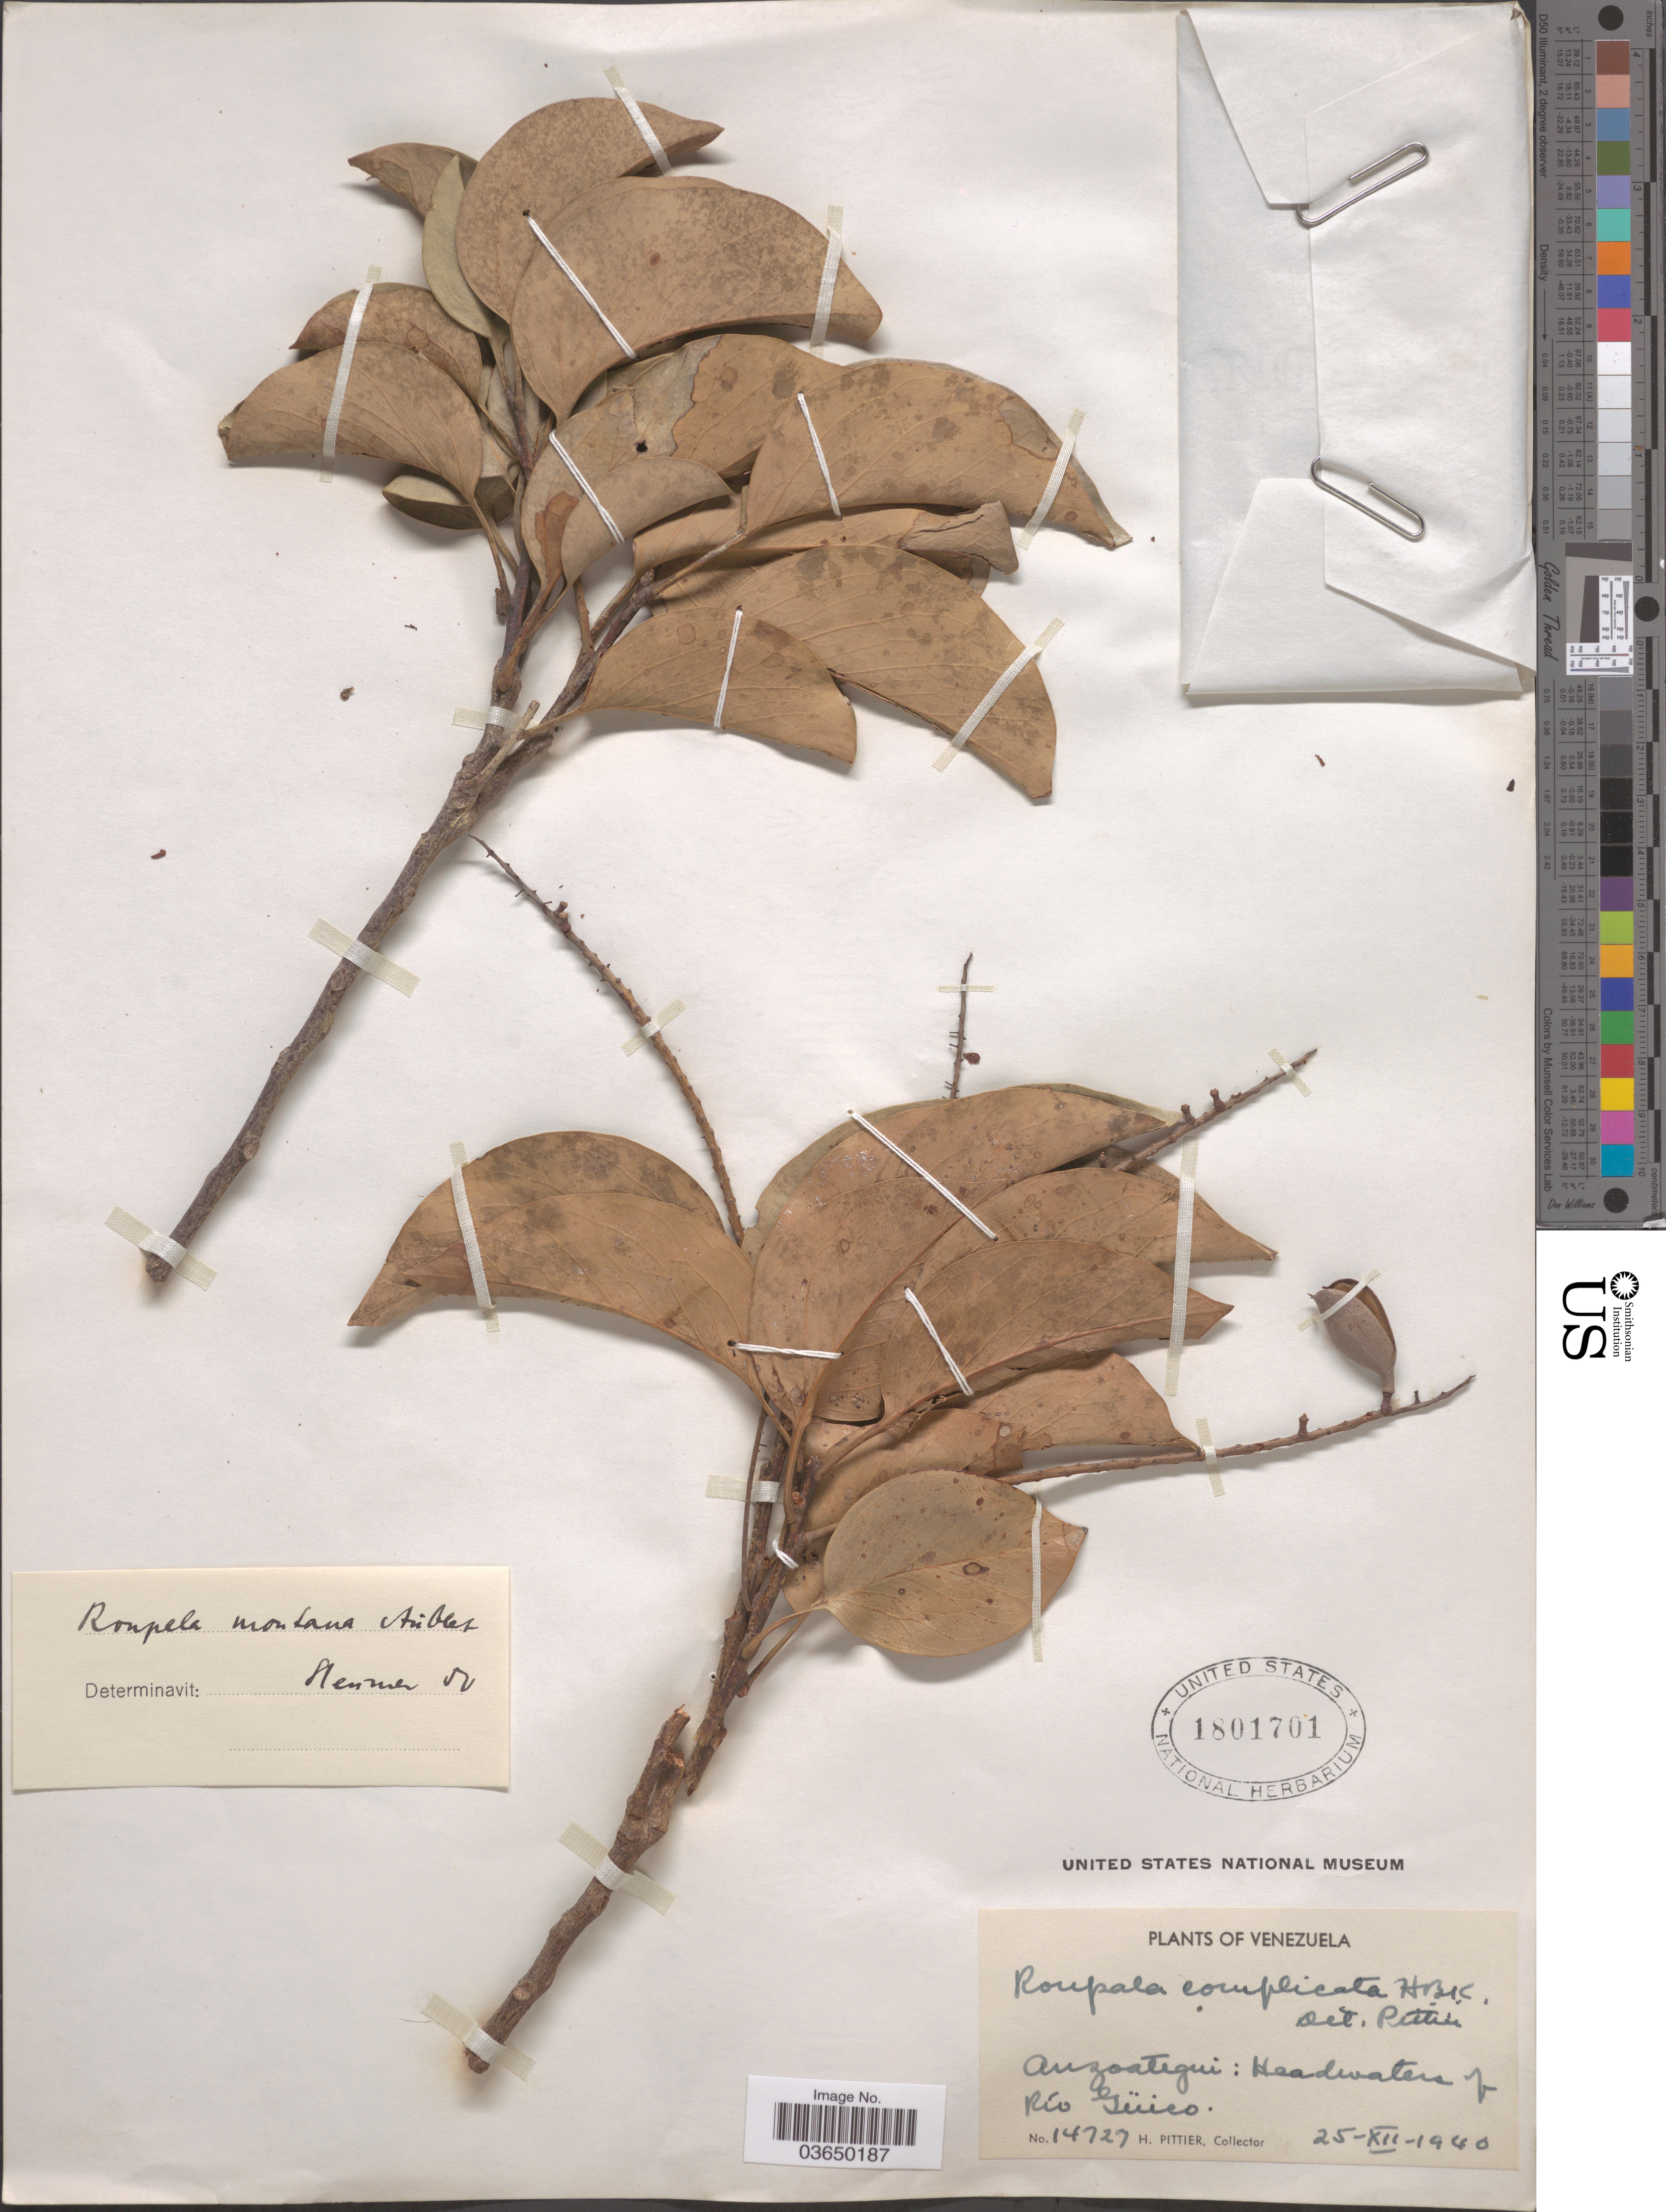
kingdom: Plantae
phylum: Tracheophyta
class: Magnoliopsida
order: Proteales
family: Proteaceae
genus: Roupala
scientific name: Roupala montana var. montana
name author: Aubl.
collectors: H. F. Pittier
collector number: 14727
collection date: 1940-12-25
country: Venezuela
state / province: Anzoategui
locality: Headwater of Río Güico.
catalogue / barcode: US 1801701